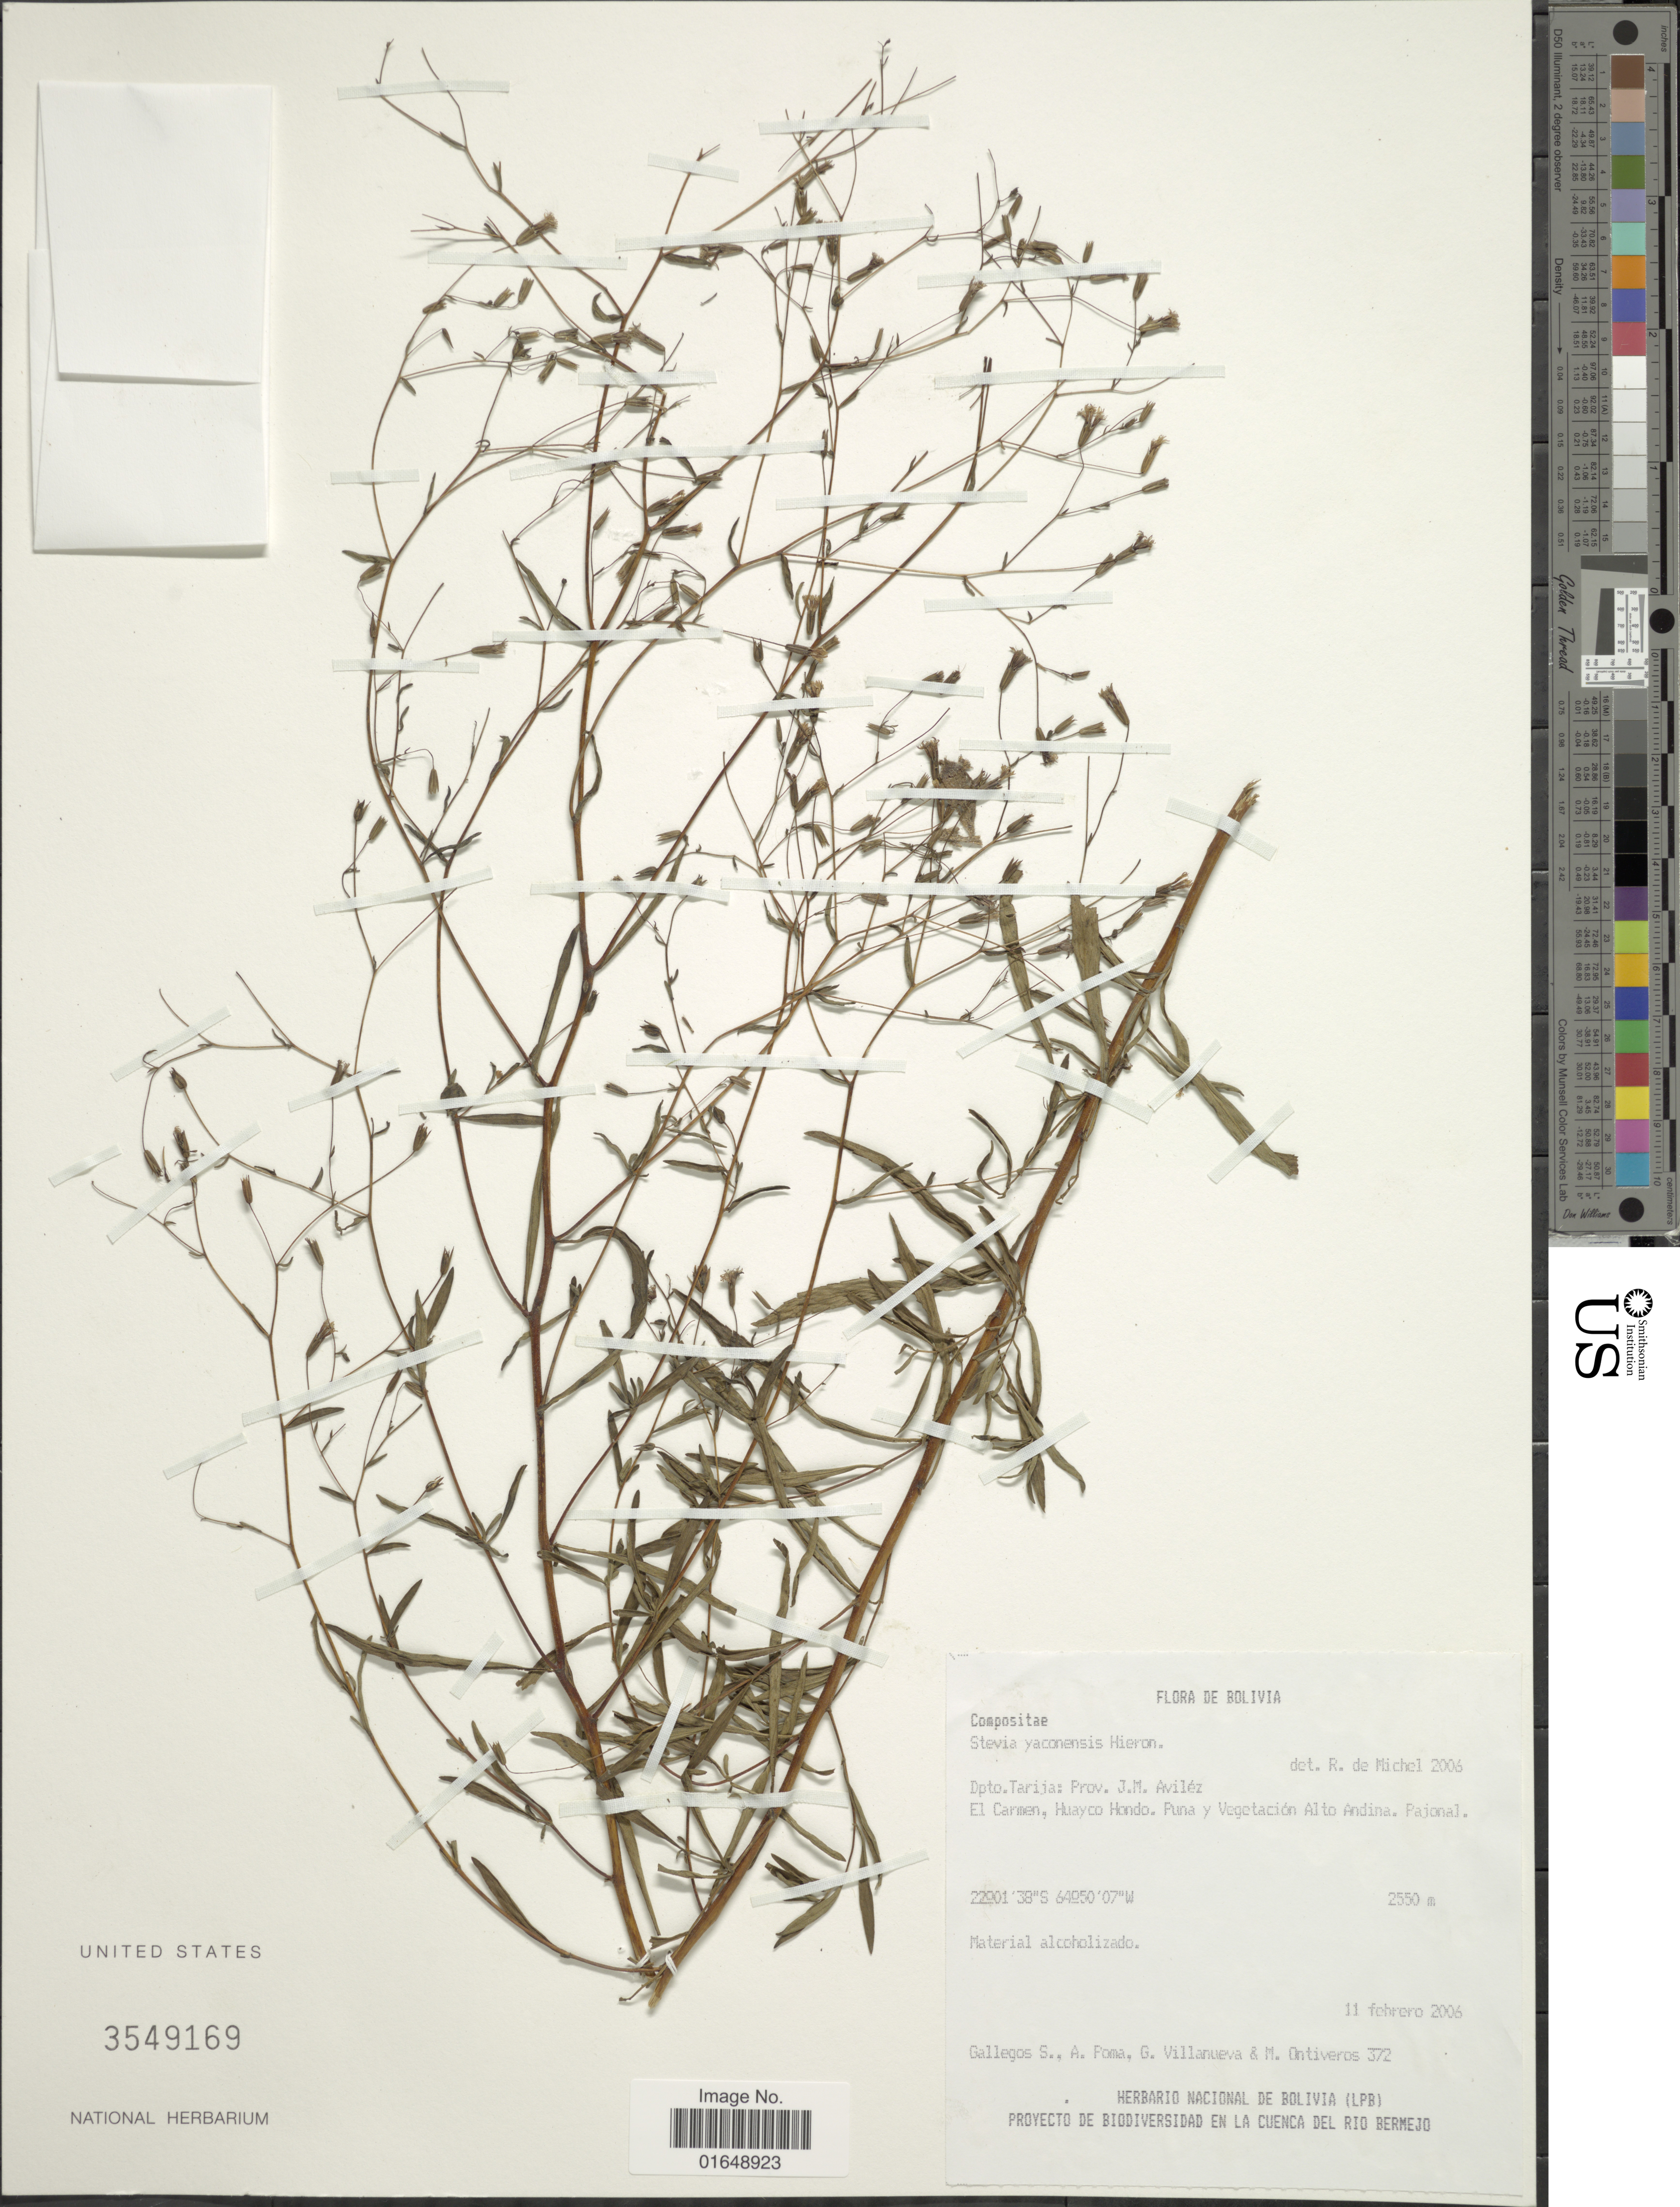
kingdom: Plantae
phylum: Tracheophyta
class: Magnoliopsida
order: Asterales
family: Asteraceae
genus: Stevia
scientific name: Stevia yaconensis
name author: Hieron.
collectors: S. Gallegos, A. Poma, G. Villanueva & M. Ontiveros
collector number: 372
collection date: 2006-02-11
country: Bolivia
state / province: Tarija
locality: Prov. J. M. Aviléz, El Carmen, Huayco Hondo, Puna y Vegetacíon Alto Andina, Pajonal.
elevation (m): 2550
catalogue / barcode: US 3549169